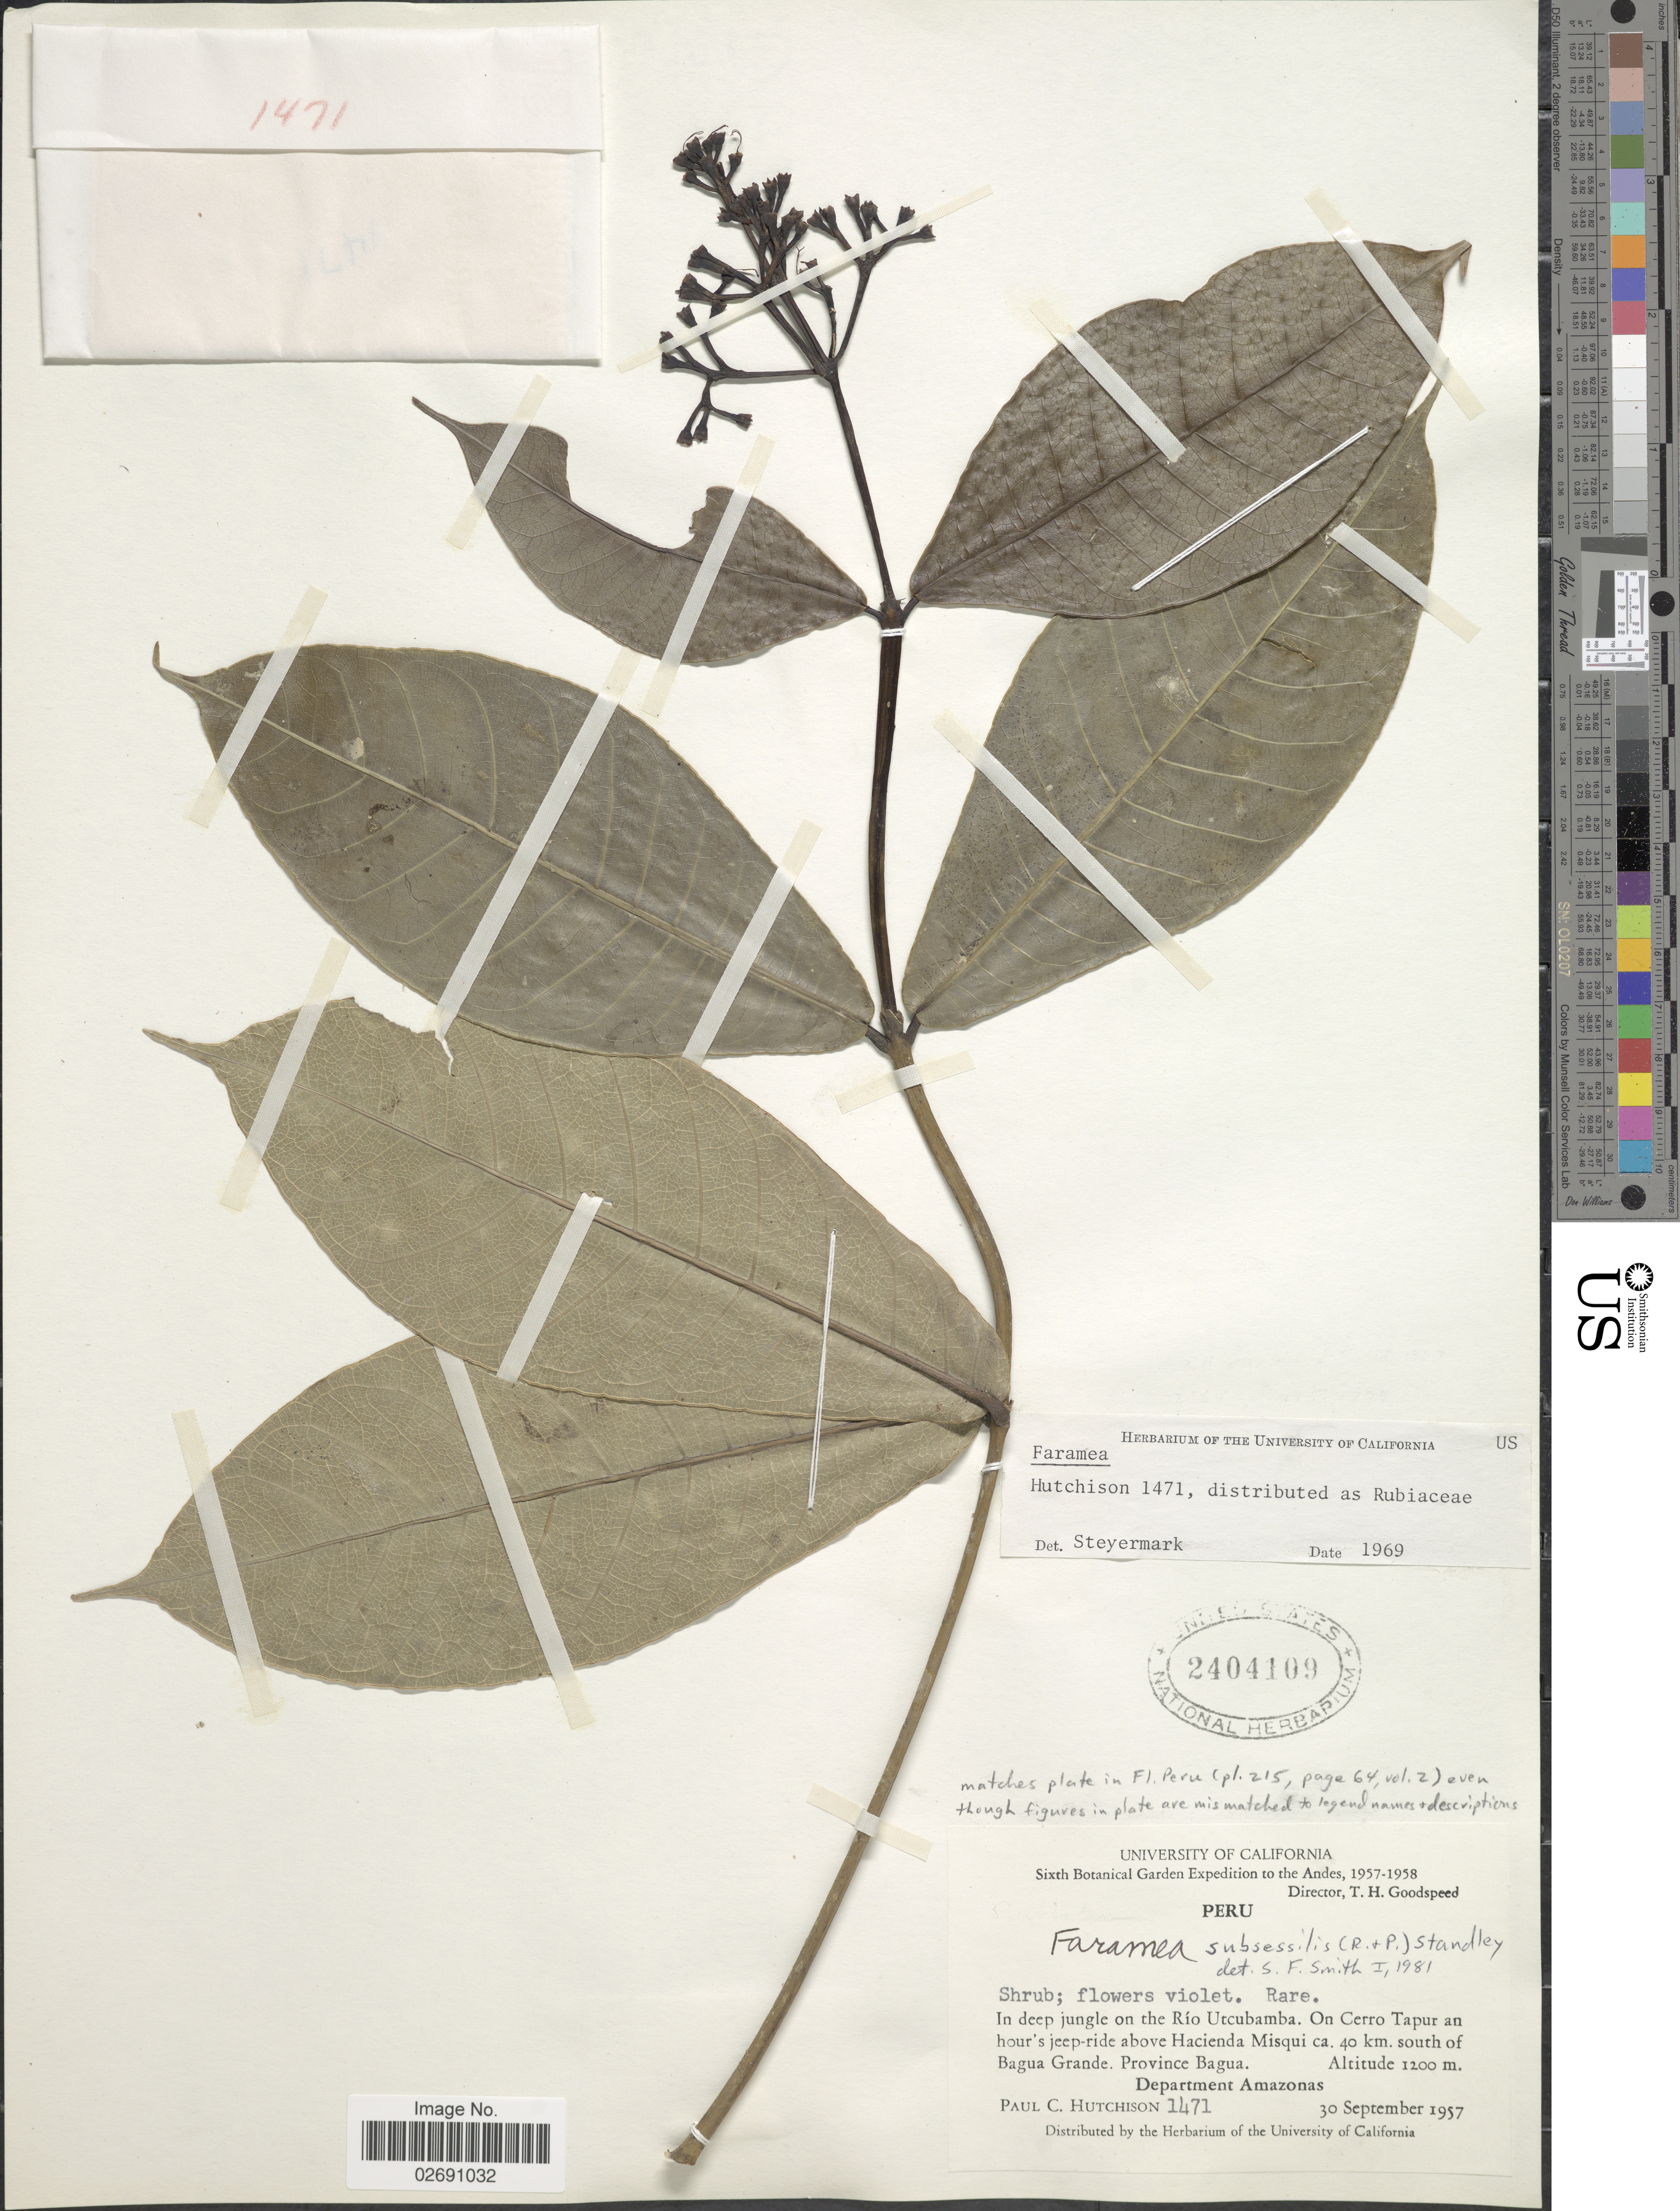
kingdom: Plantae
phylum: Tracheophyta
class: Magnoliopsida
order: Gentianales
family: Rubiaceae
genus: Faramea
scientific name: Faramea subsessilis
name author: (Ruiz & Pav.) Standl.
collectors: P. C. Hutchison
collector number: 1471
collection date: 1957-09-30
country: Peru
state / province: Amazonas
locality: In deep jungle on the Rio Utcubamba, on Cerro Tapur and hour's jeep-ride above Hacienda Misqui ca. 40 km. south of Bagua Grande, Province Bagua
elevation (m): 1200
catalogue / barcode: US 2404109